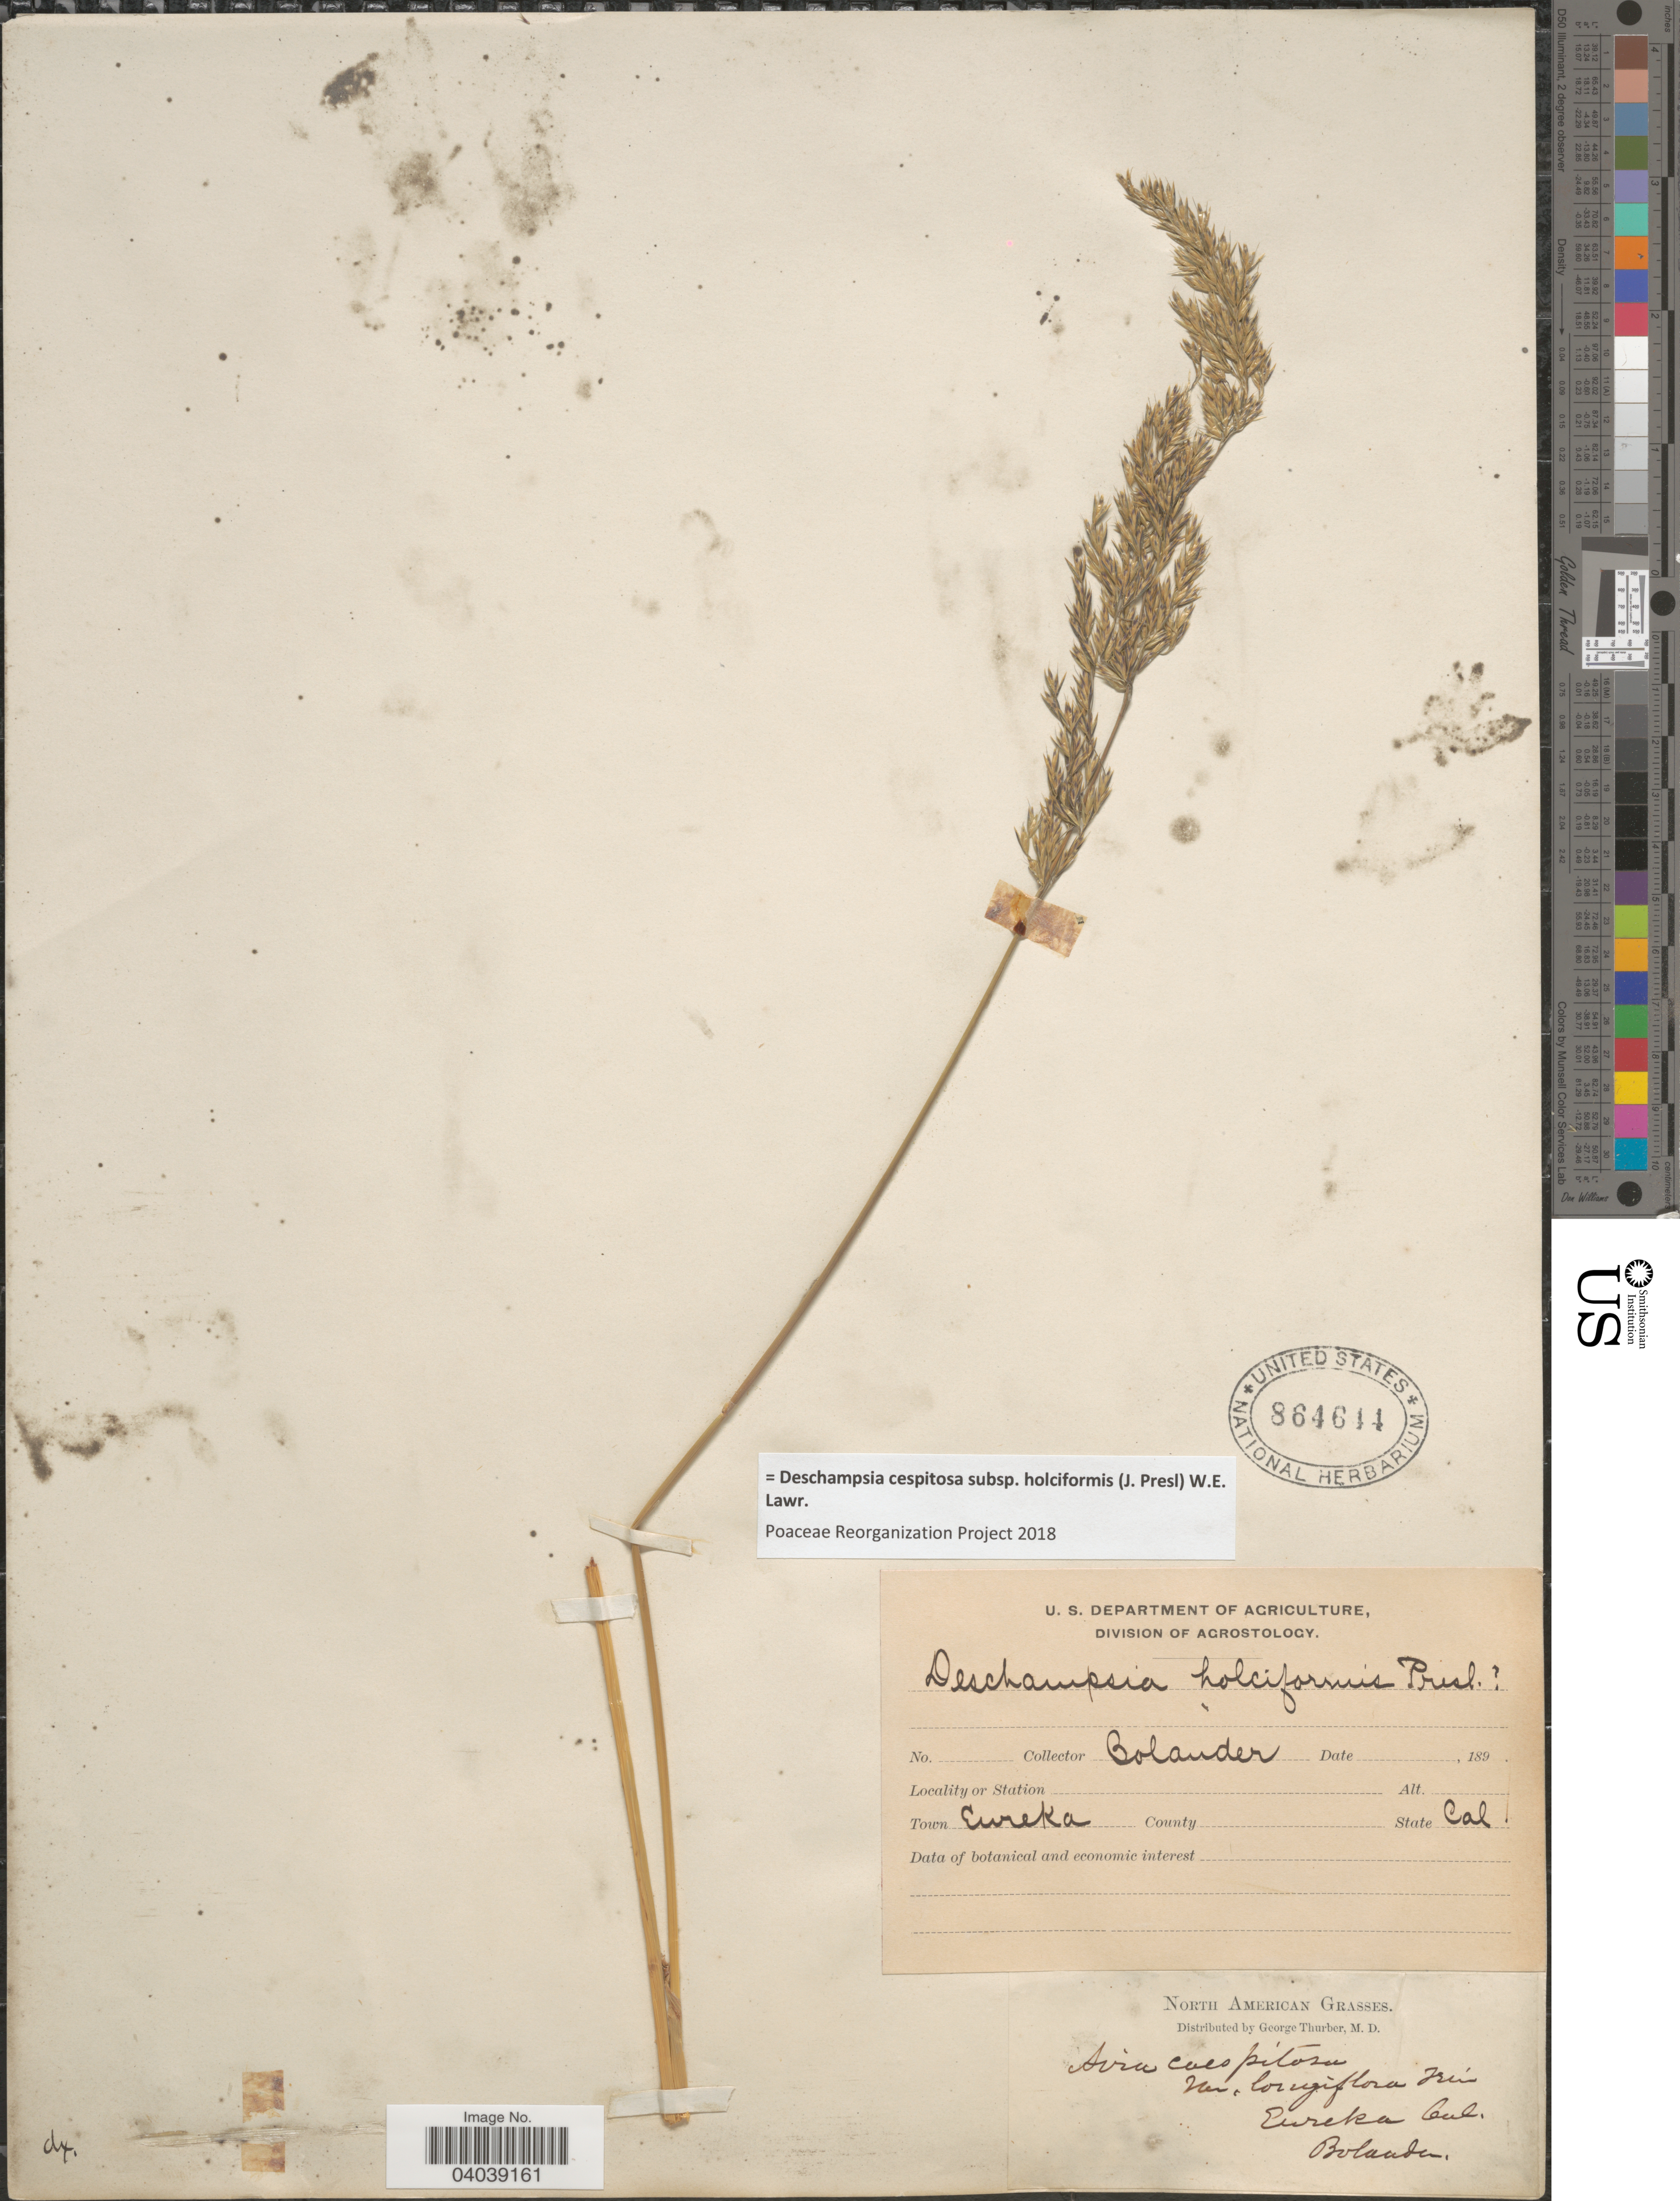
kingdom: Plantae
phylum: Tracheophyta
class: Liliopsida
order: Poales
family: Poaceae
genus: Deschampsia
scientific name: Deschampsia cespitosa subsp. holciformis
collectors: -. Bolander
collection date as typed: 189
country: United States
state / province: California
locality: Town Eureka.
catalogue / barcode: US 864644